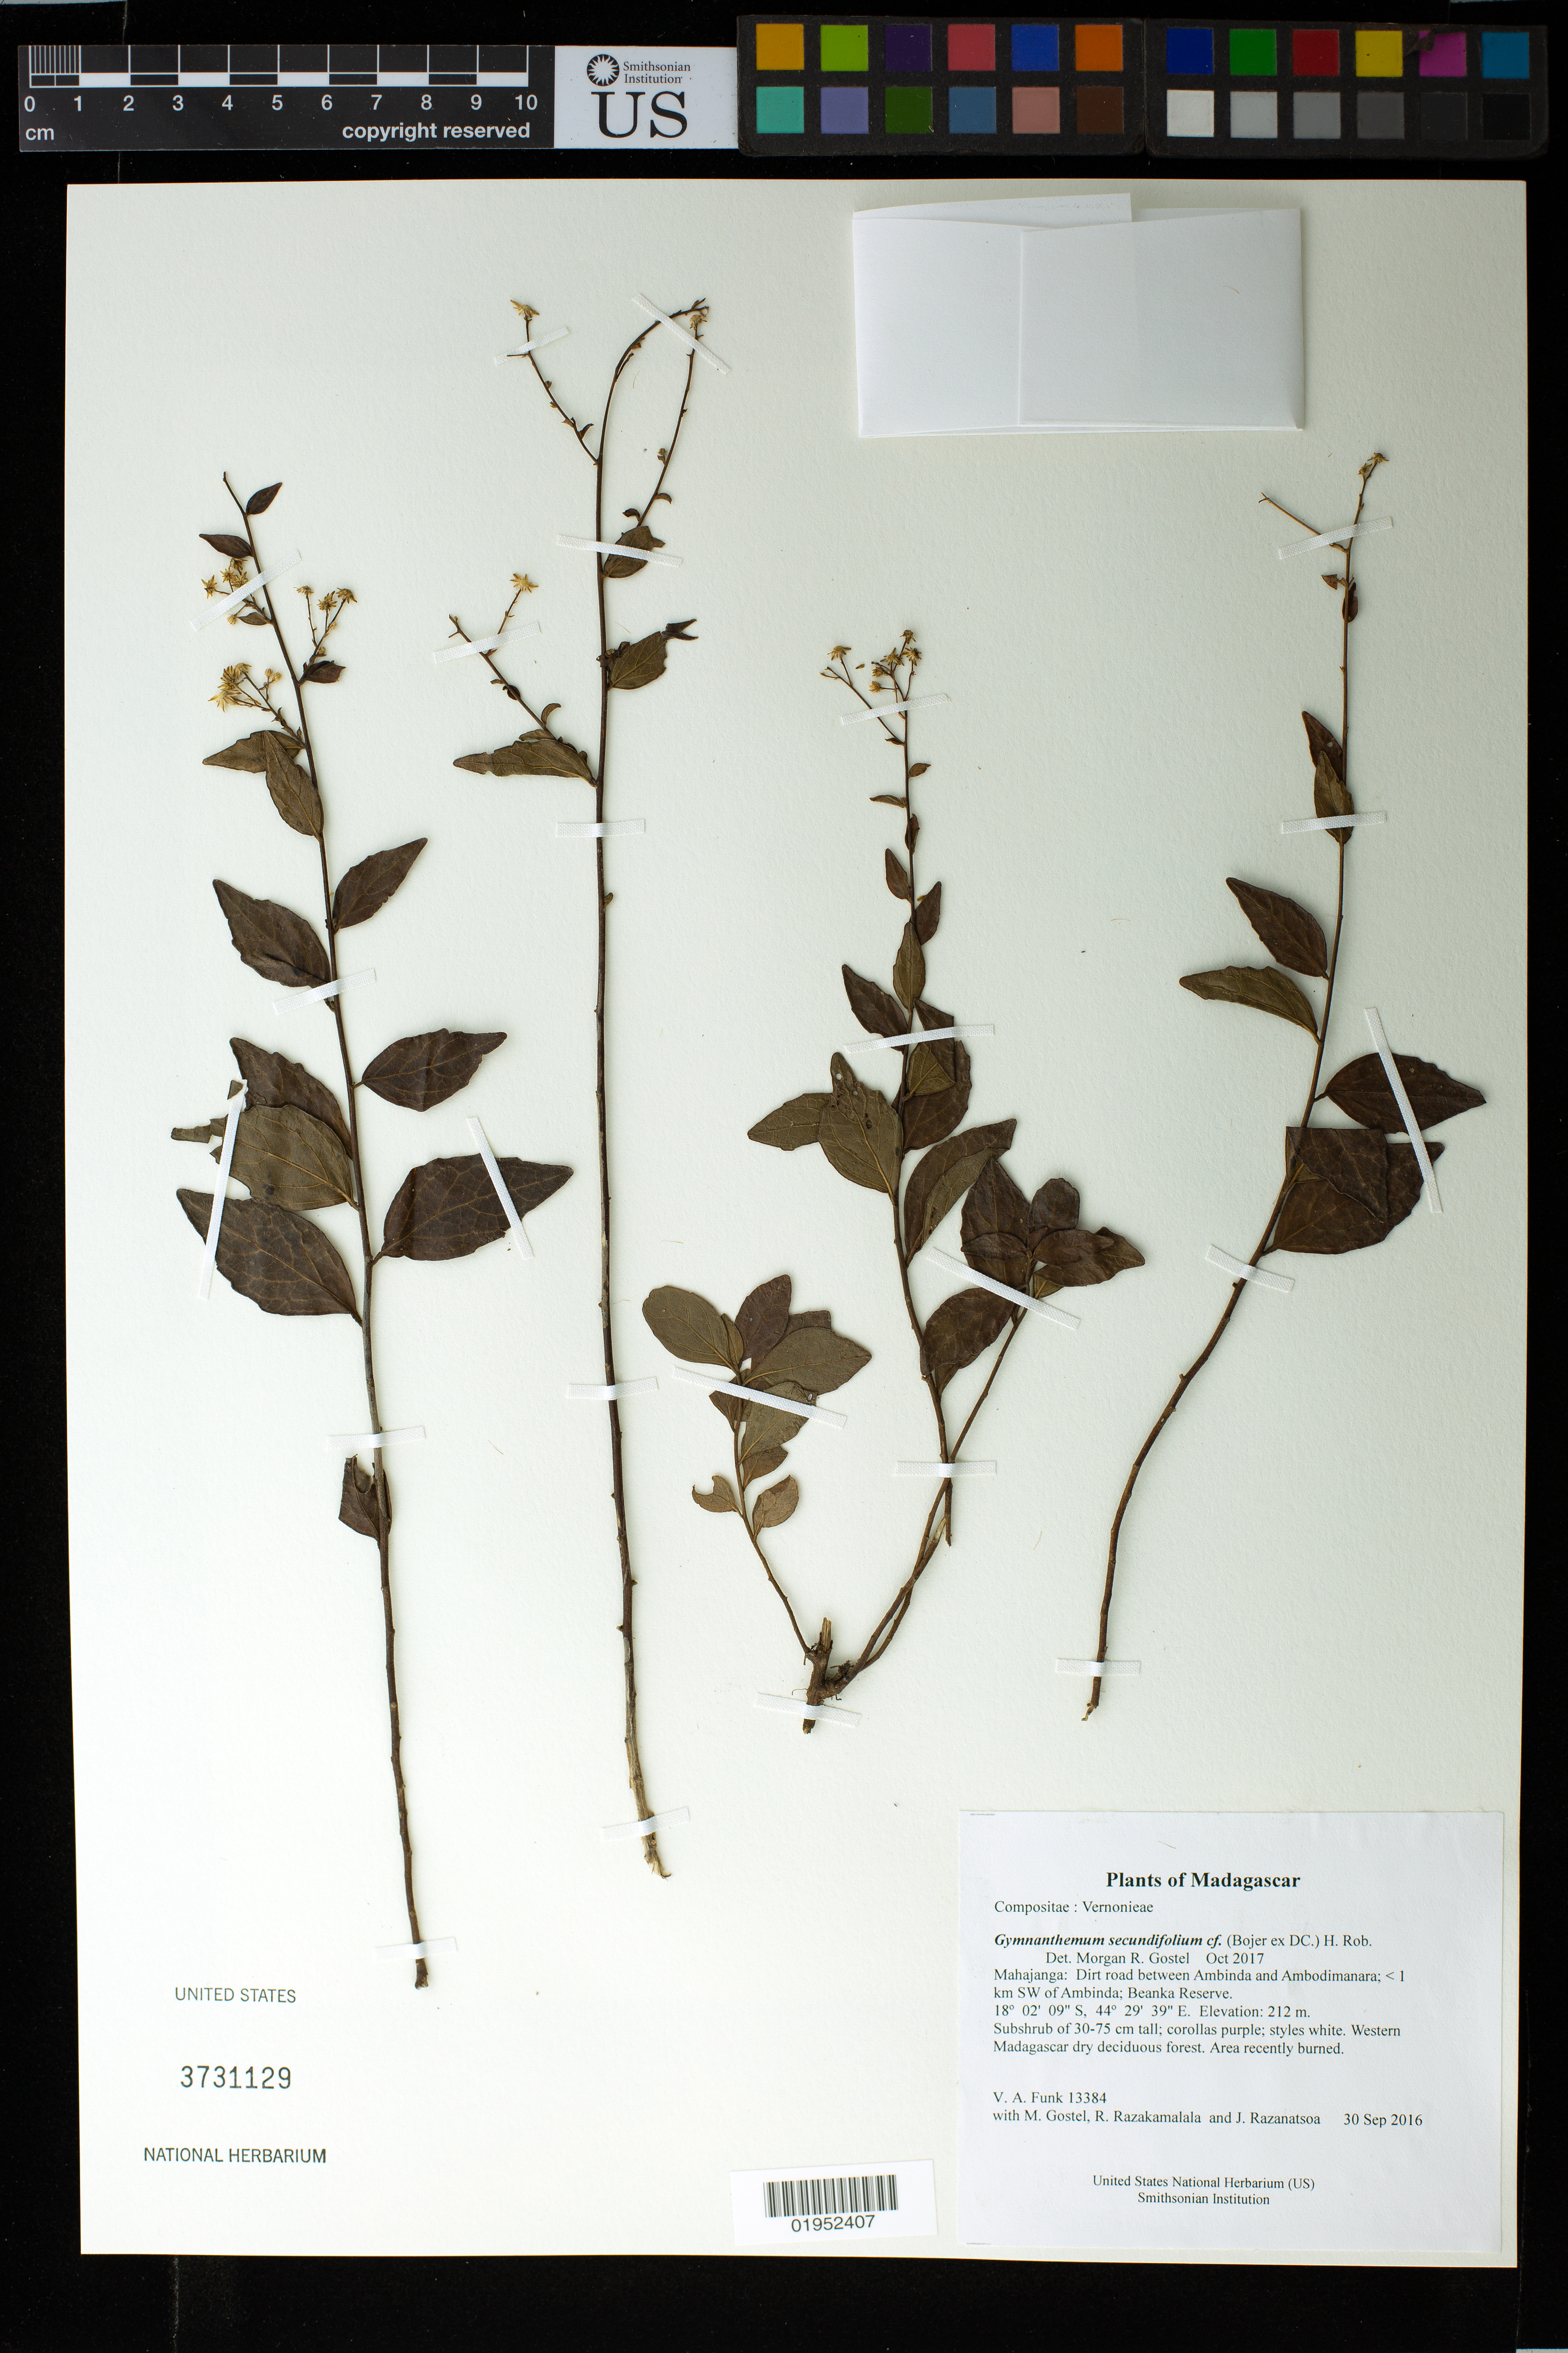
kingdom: Plantae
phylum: Tracheophyta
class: Magnoliopsida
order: Asterales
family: Asteraceae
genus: Gymnanthemum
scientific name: Gymnanthemum secundifolium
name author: (Bojer ex DC.) H. Rob.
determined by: Gostel, M. R.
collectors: M. R. Gostel, R. Razakamalala & J. Razanatsoa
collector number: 13384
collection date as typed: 30 Sep 2016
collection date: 2016-09-30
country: Madagascar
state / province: Melaky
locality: Dirt road between Ambinda and Ambodimanara; < 1 km SW of Ambinda; Beanka Reserve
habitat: Western Madagascar dry deciduous forest. Area recently burned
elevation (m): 212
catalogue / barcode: US 3731129